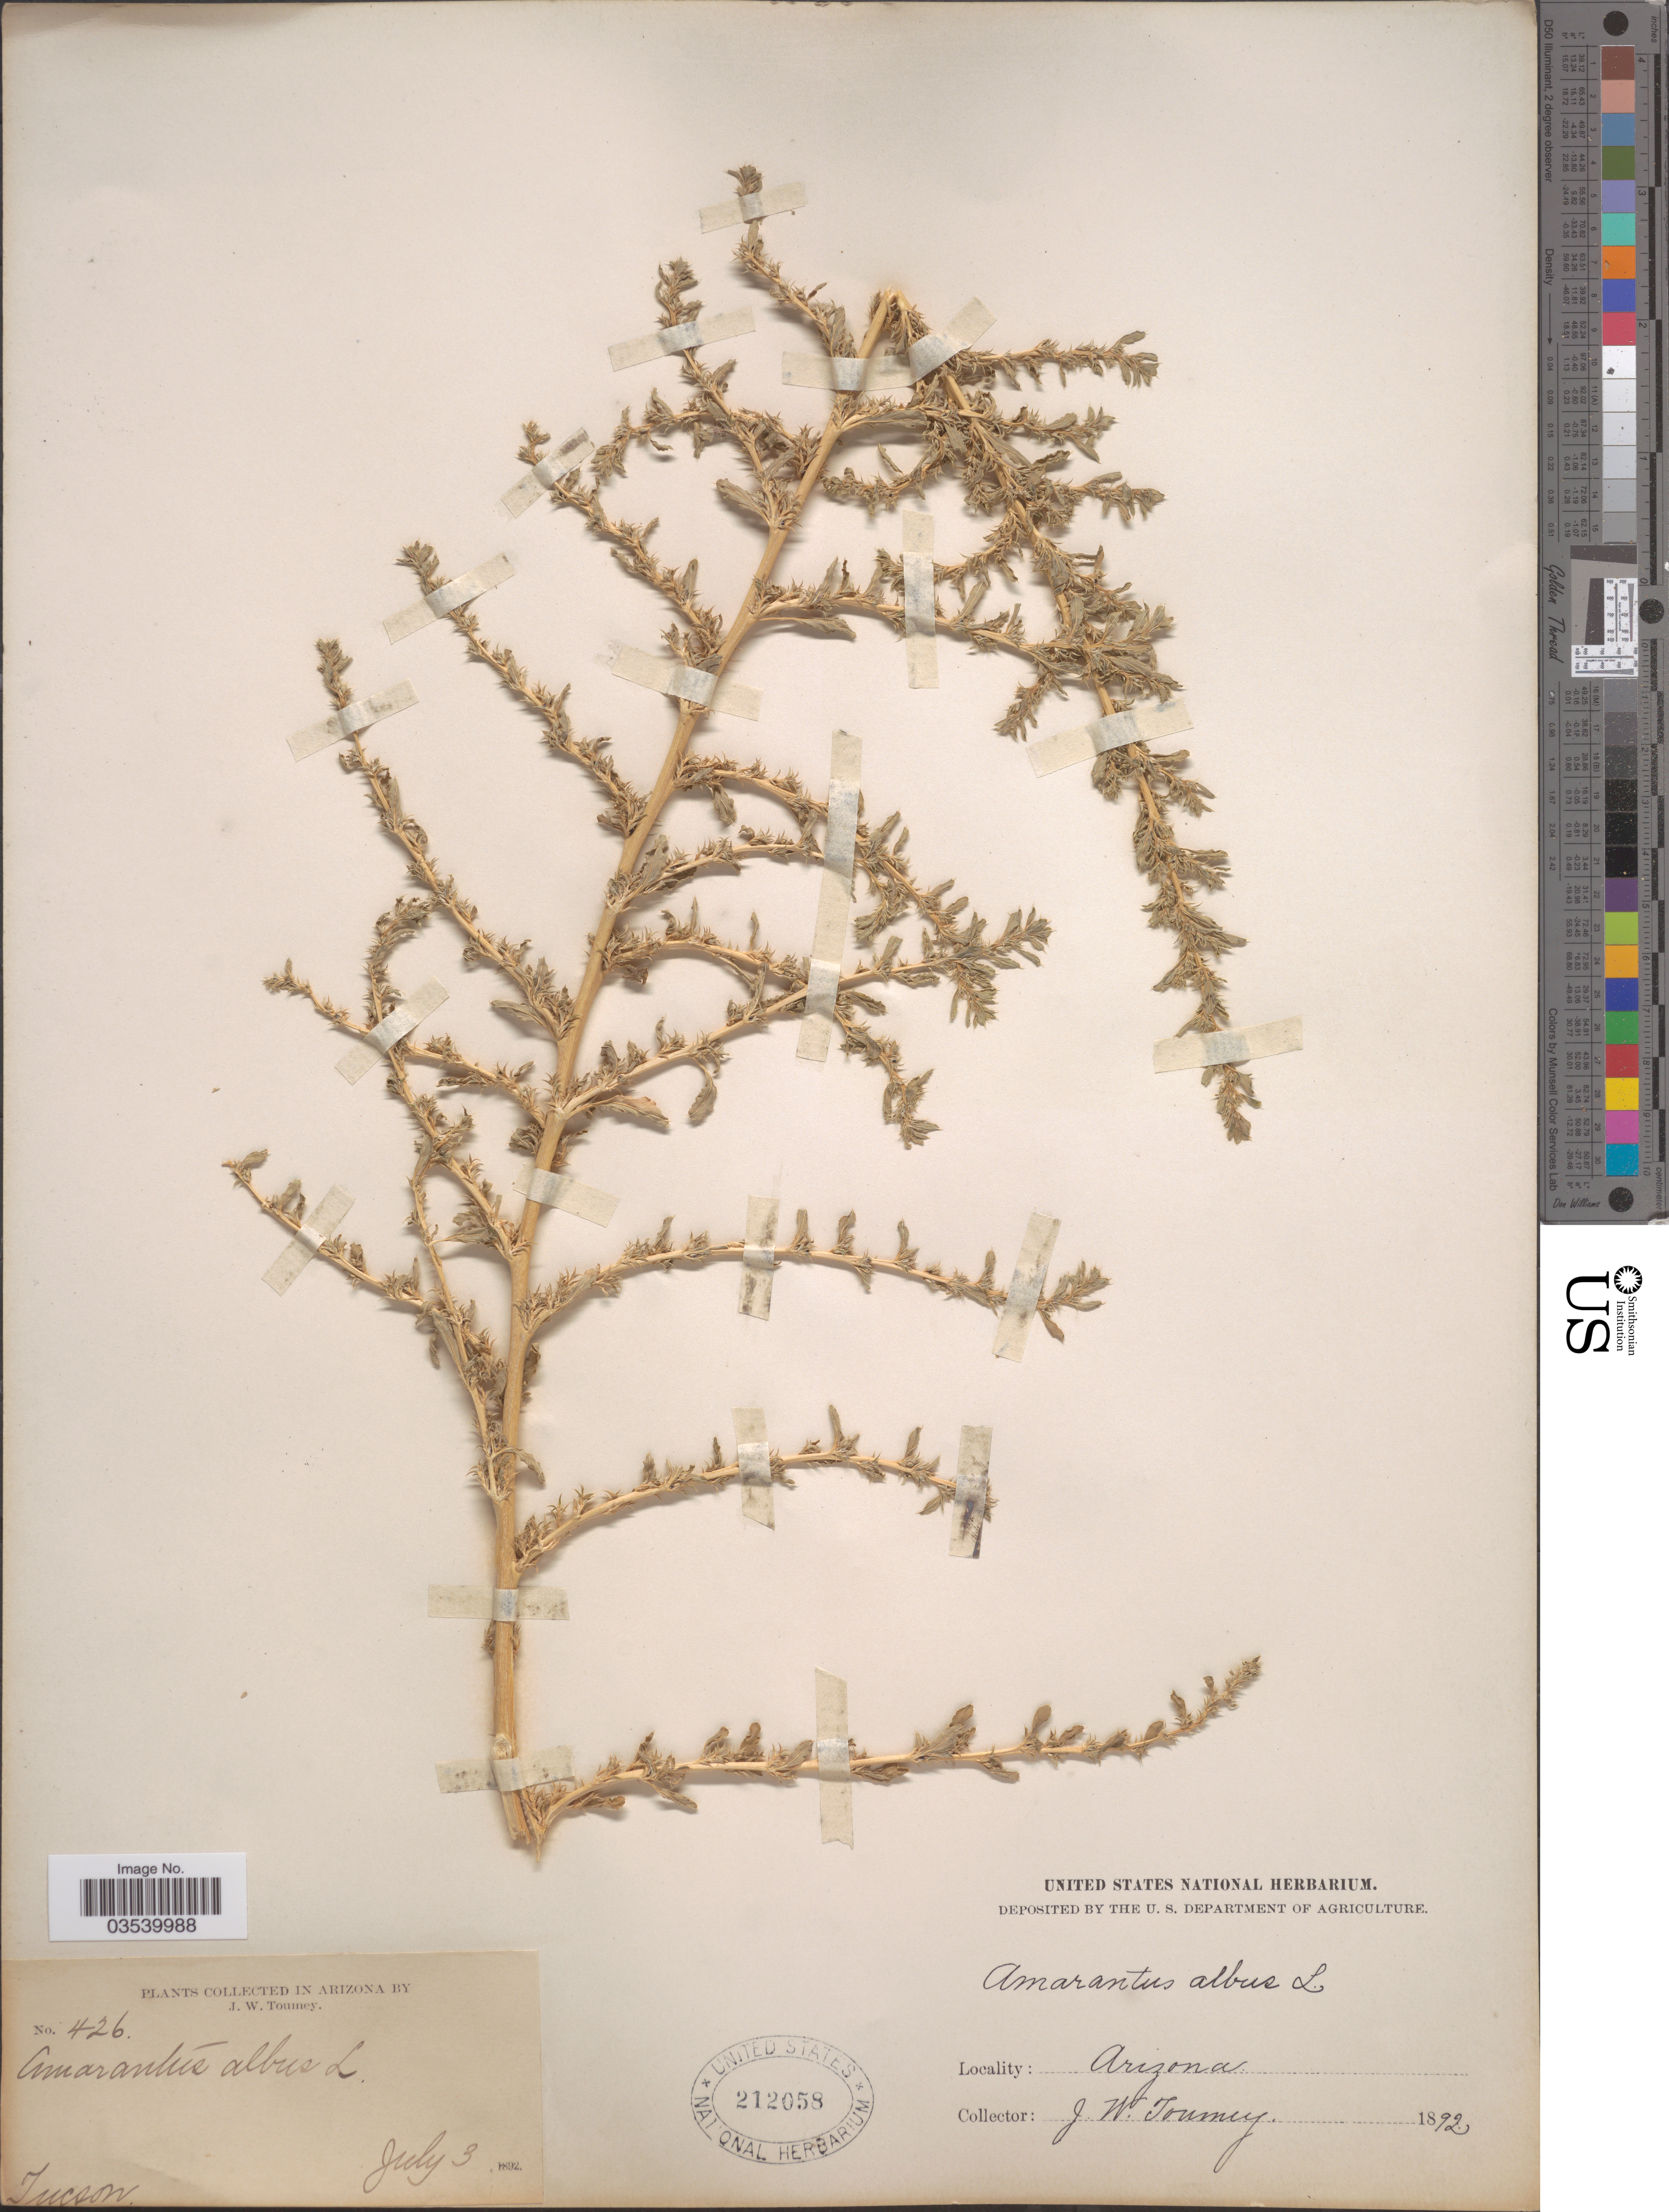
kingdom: Plantae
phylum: Tracheophyta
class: Magnoliopsida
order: Caryophyllales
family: Amaranthaceae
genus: Amaranthus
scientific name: Amaranthus albus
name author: L.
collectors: J. W. Toumey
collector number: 426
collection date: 1892-07-03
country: United States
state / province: Arizona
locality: Tucson.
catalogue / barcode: US 212058